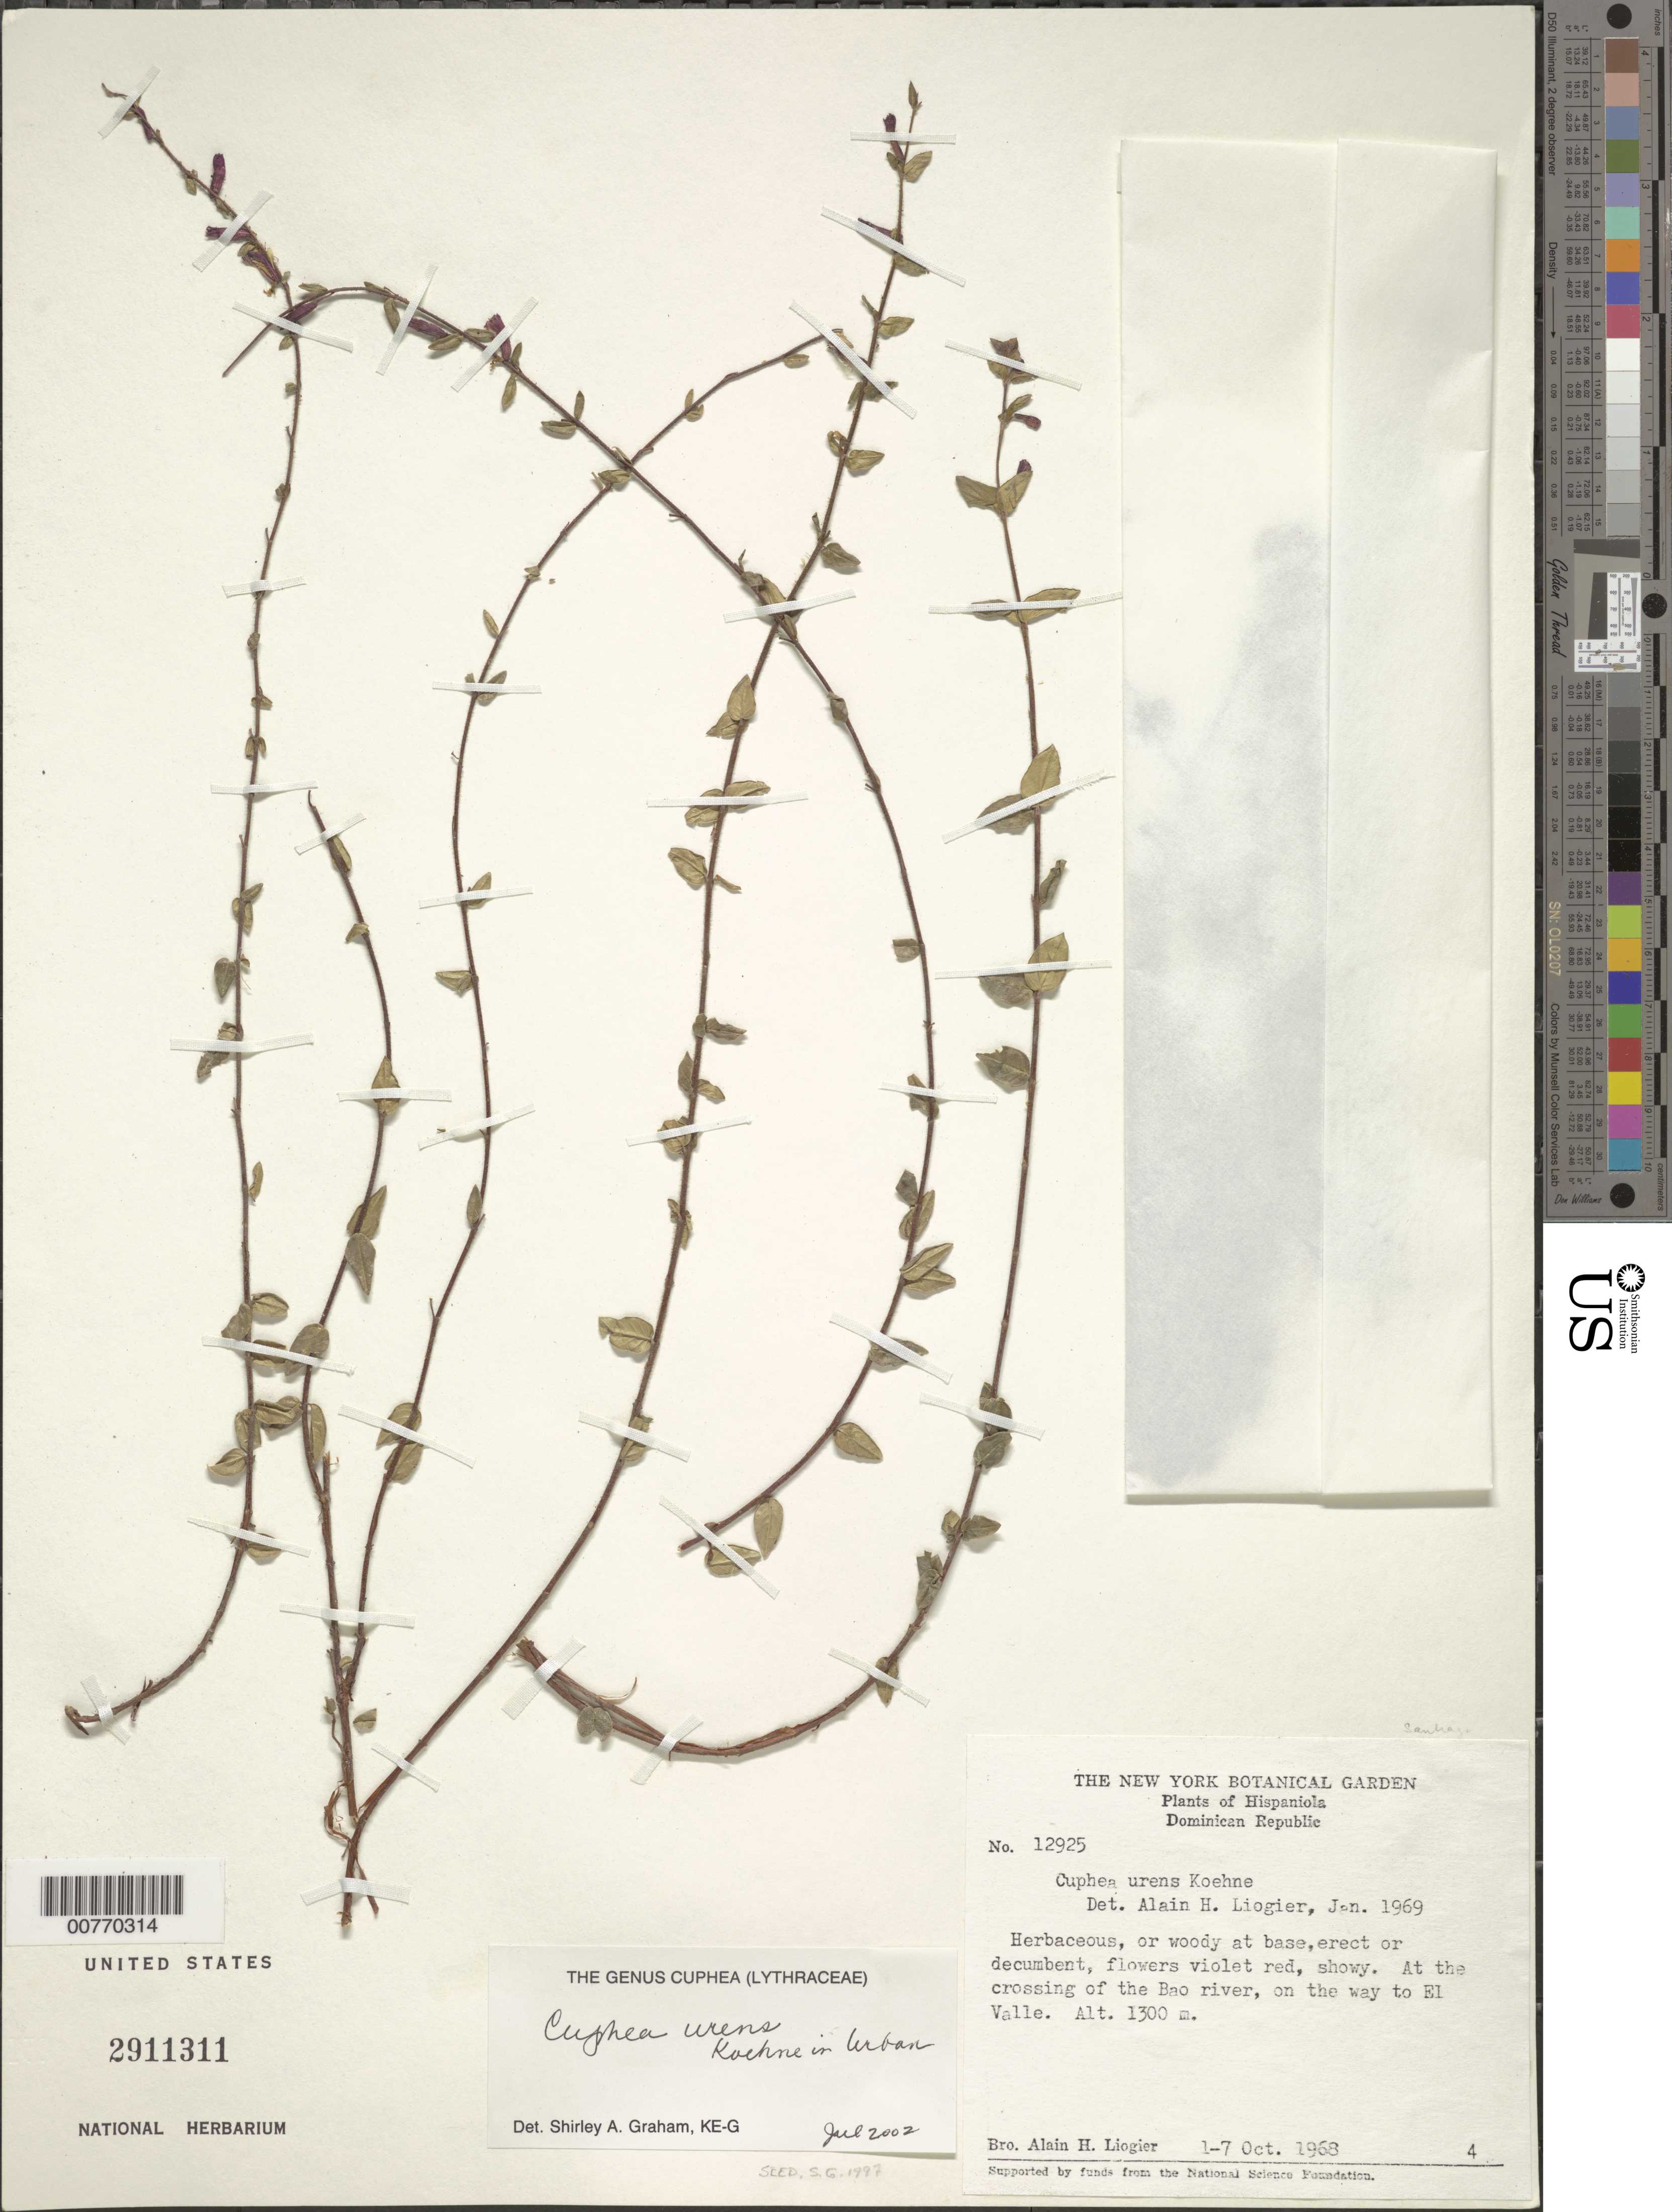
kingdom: Plantae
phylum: Tracheophyta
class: Magnoliopsida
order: Myrtales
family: Lythraceae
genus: Cuphea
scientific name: Cuphea urens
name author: Koehne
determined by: Graham, Shirley Ann Tousch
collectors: A. H. Liogier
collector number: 12925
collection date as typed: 01 Oct 1968 to 07 Oct 1968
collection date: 1968-10-01/1968-10-07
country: Dominican Republic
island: Hispaniola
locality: At the crossing of the Bao river, on the way to El Valle.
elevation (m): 1300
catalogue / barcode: US 2911311